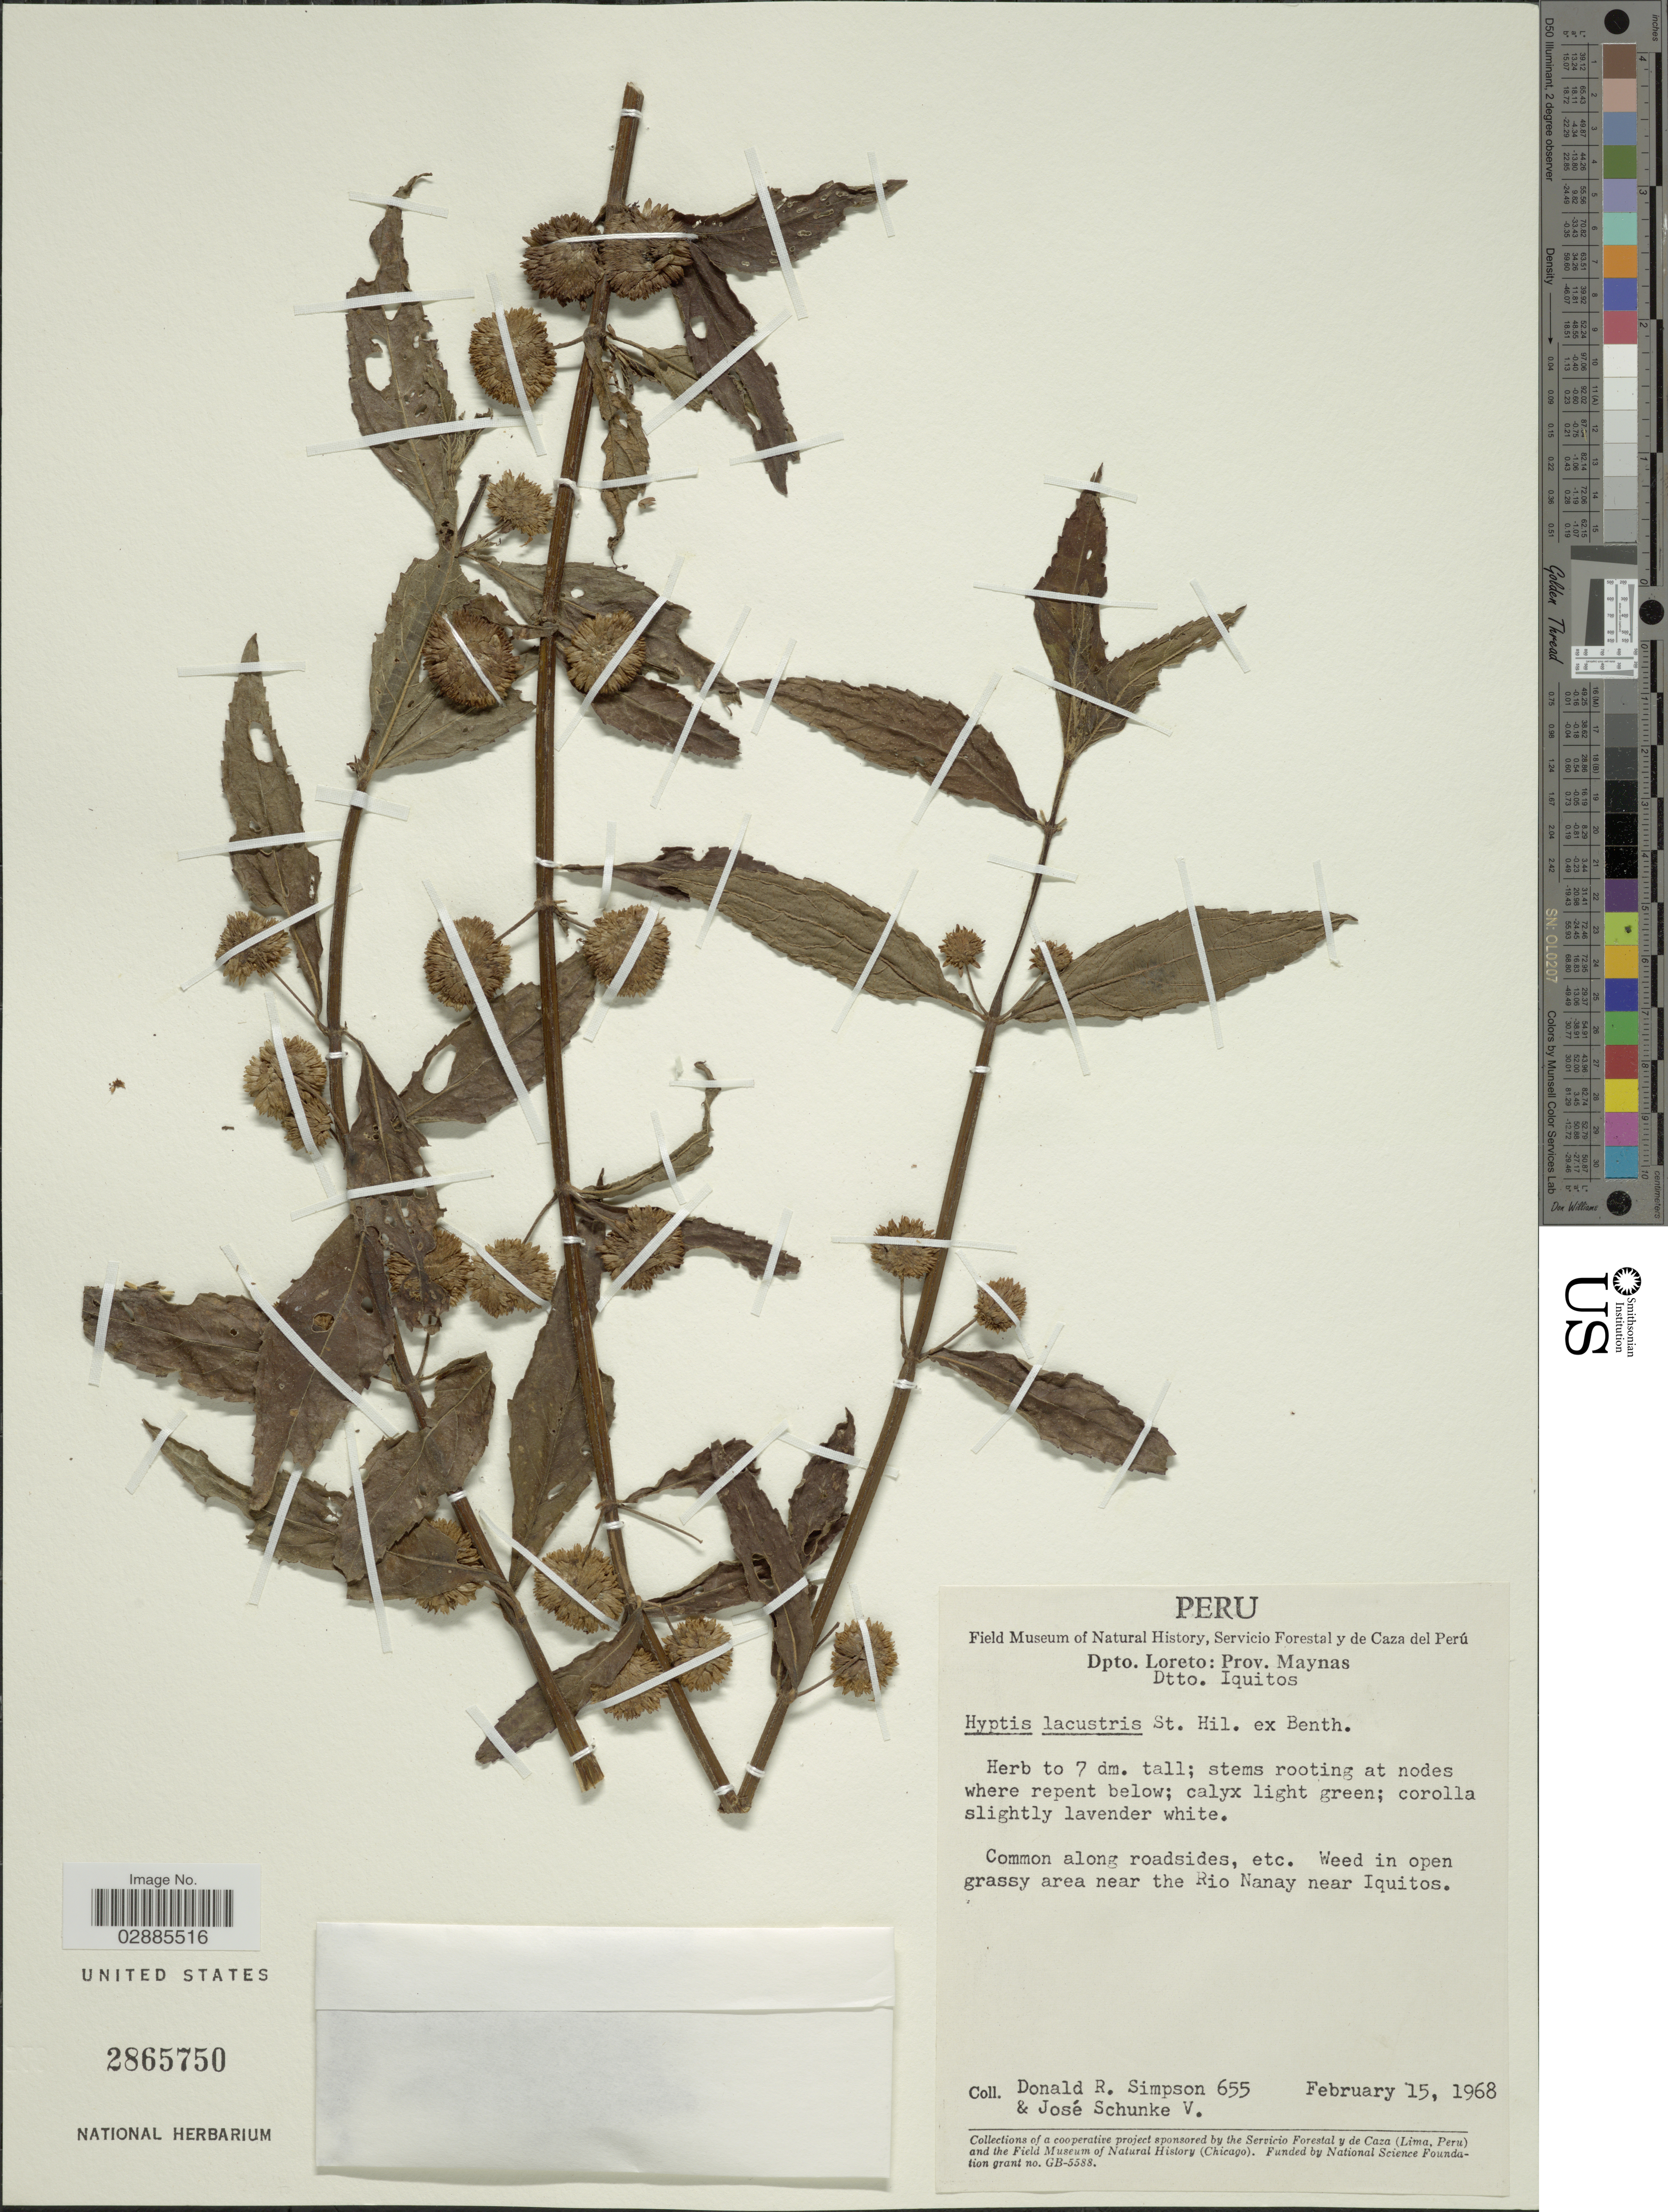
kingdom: Plantae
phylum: Tracheophyta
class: Magnoliopsida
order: Lamiales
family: Lamiaceae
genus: Hyptis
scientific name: Hyptis lacustris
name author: A. St.-Hil. ex Benth.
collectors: D. R. Simpson & J. Schunke Vigo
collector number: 655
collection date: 1968-02-15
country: Peru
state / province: Loreto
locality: Dpto. Loreto: Prov. Maynas. Dtto. Iquitos. Area near the Rio Nanay near Iquitos.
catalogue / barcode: US 2865750